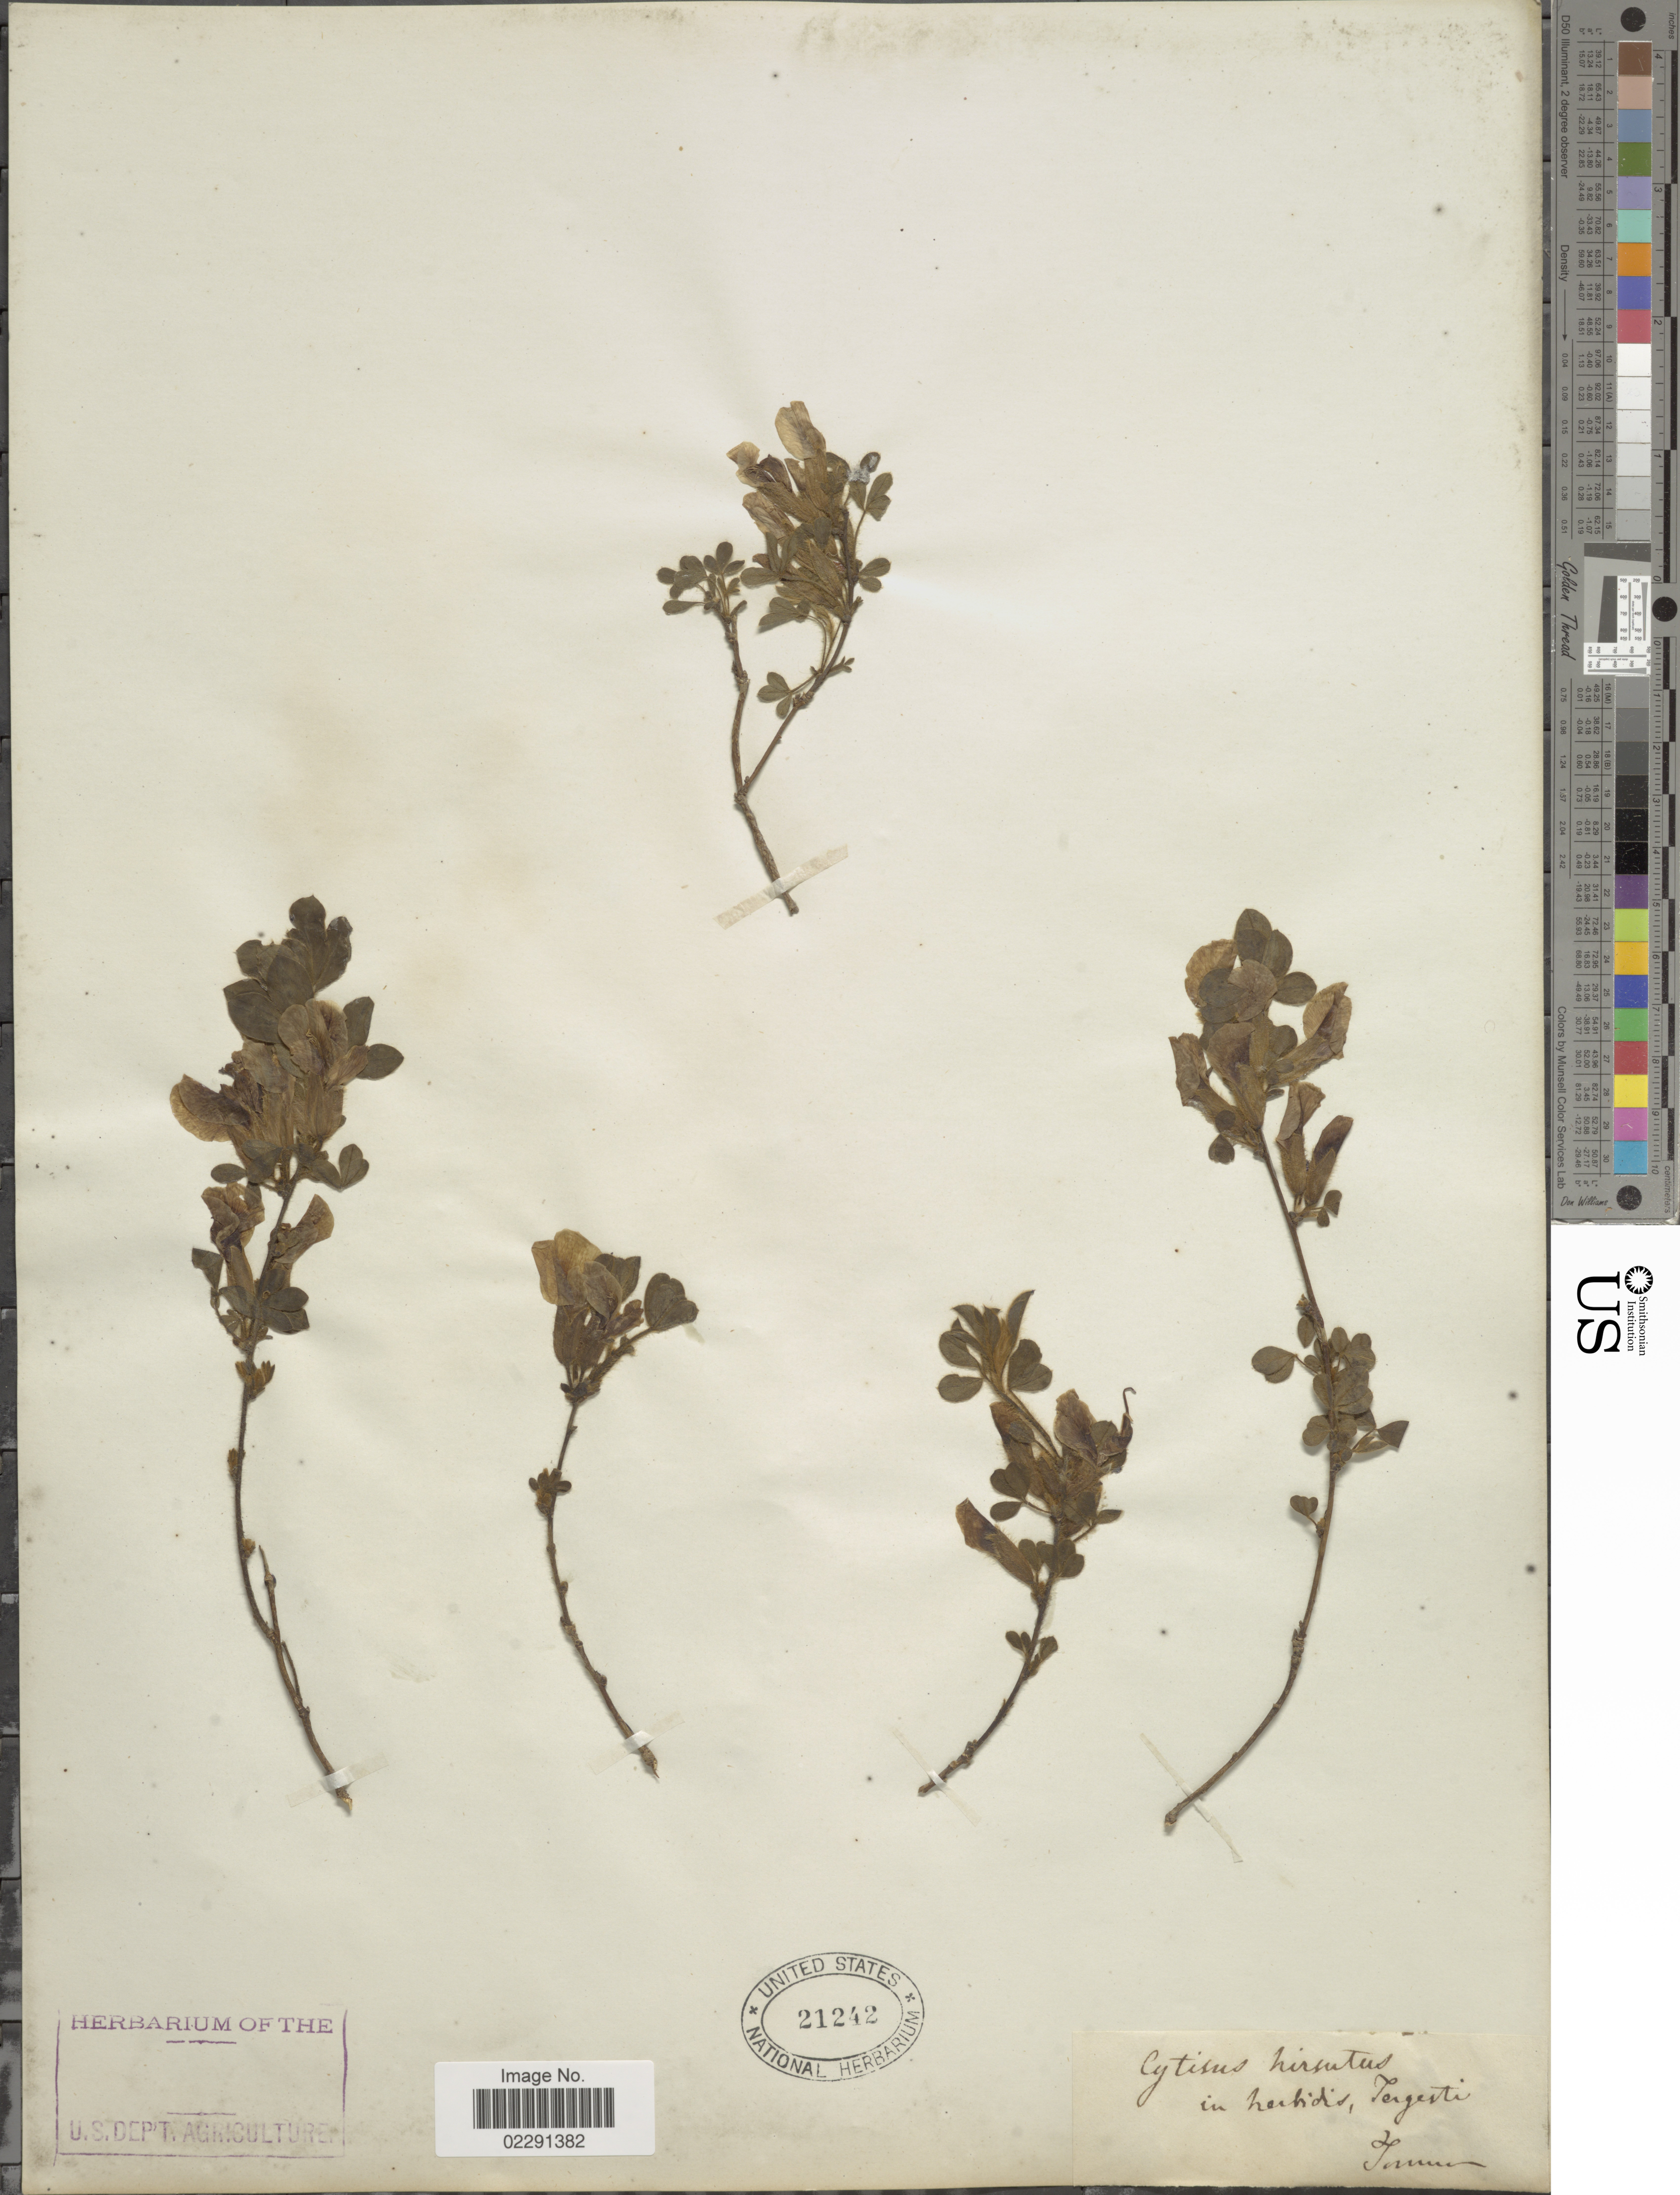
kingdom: Plantae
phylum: Tracheophyta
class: Magnoliopsida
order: Fabales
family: Fabaceae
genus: Cytisus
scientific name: Cytisus hirsutus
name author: L.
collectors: Tommasini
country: Italy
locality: In herbidis, Tergesti. [interpreted]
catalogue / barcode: US 21242